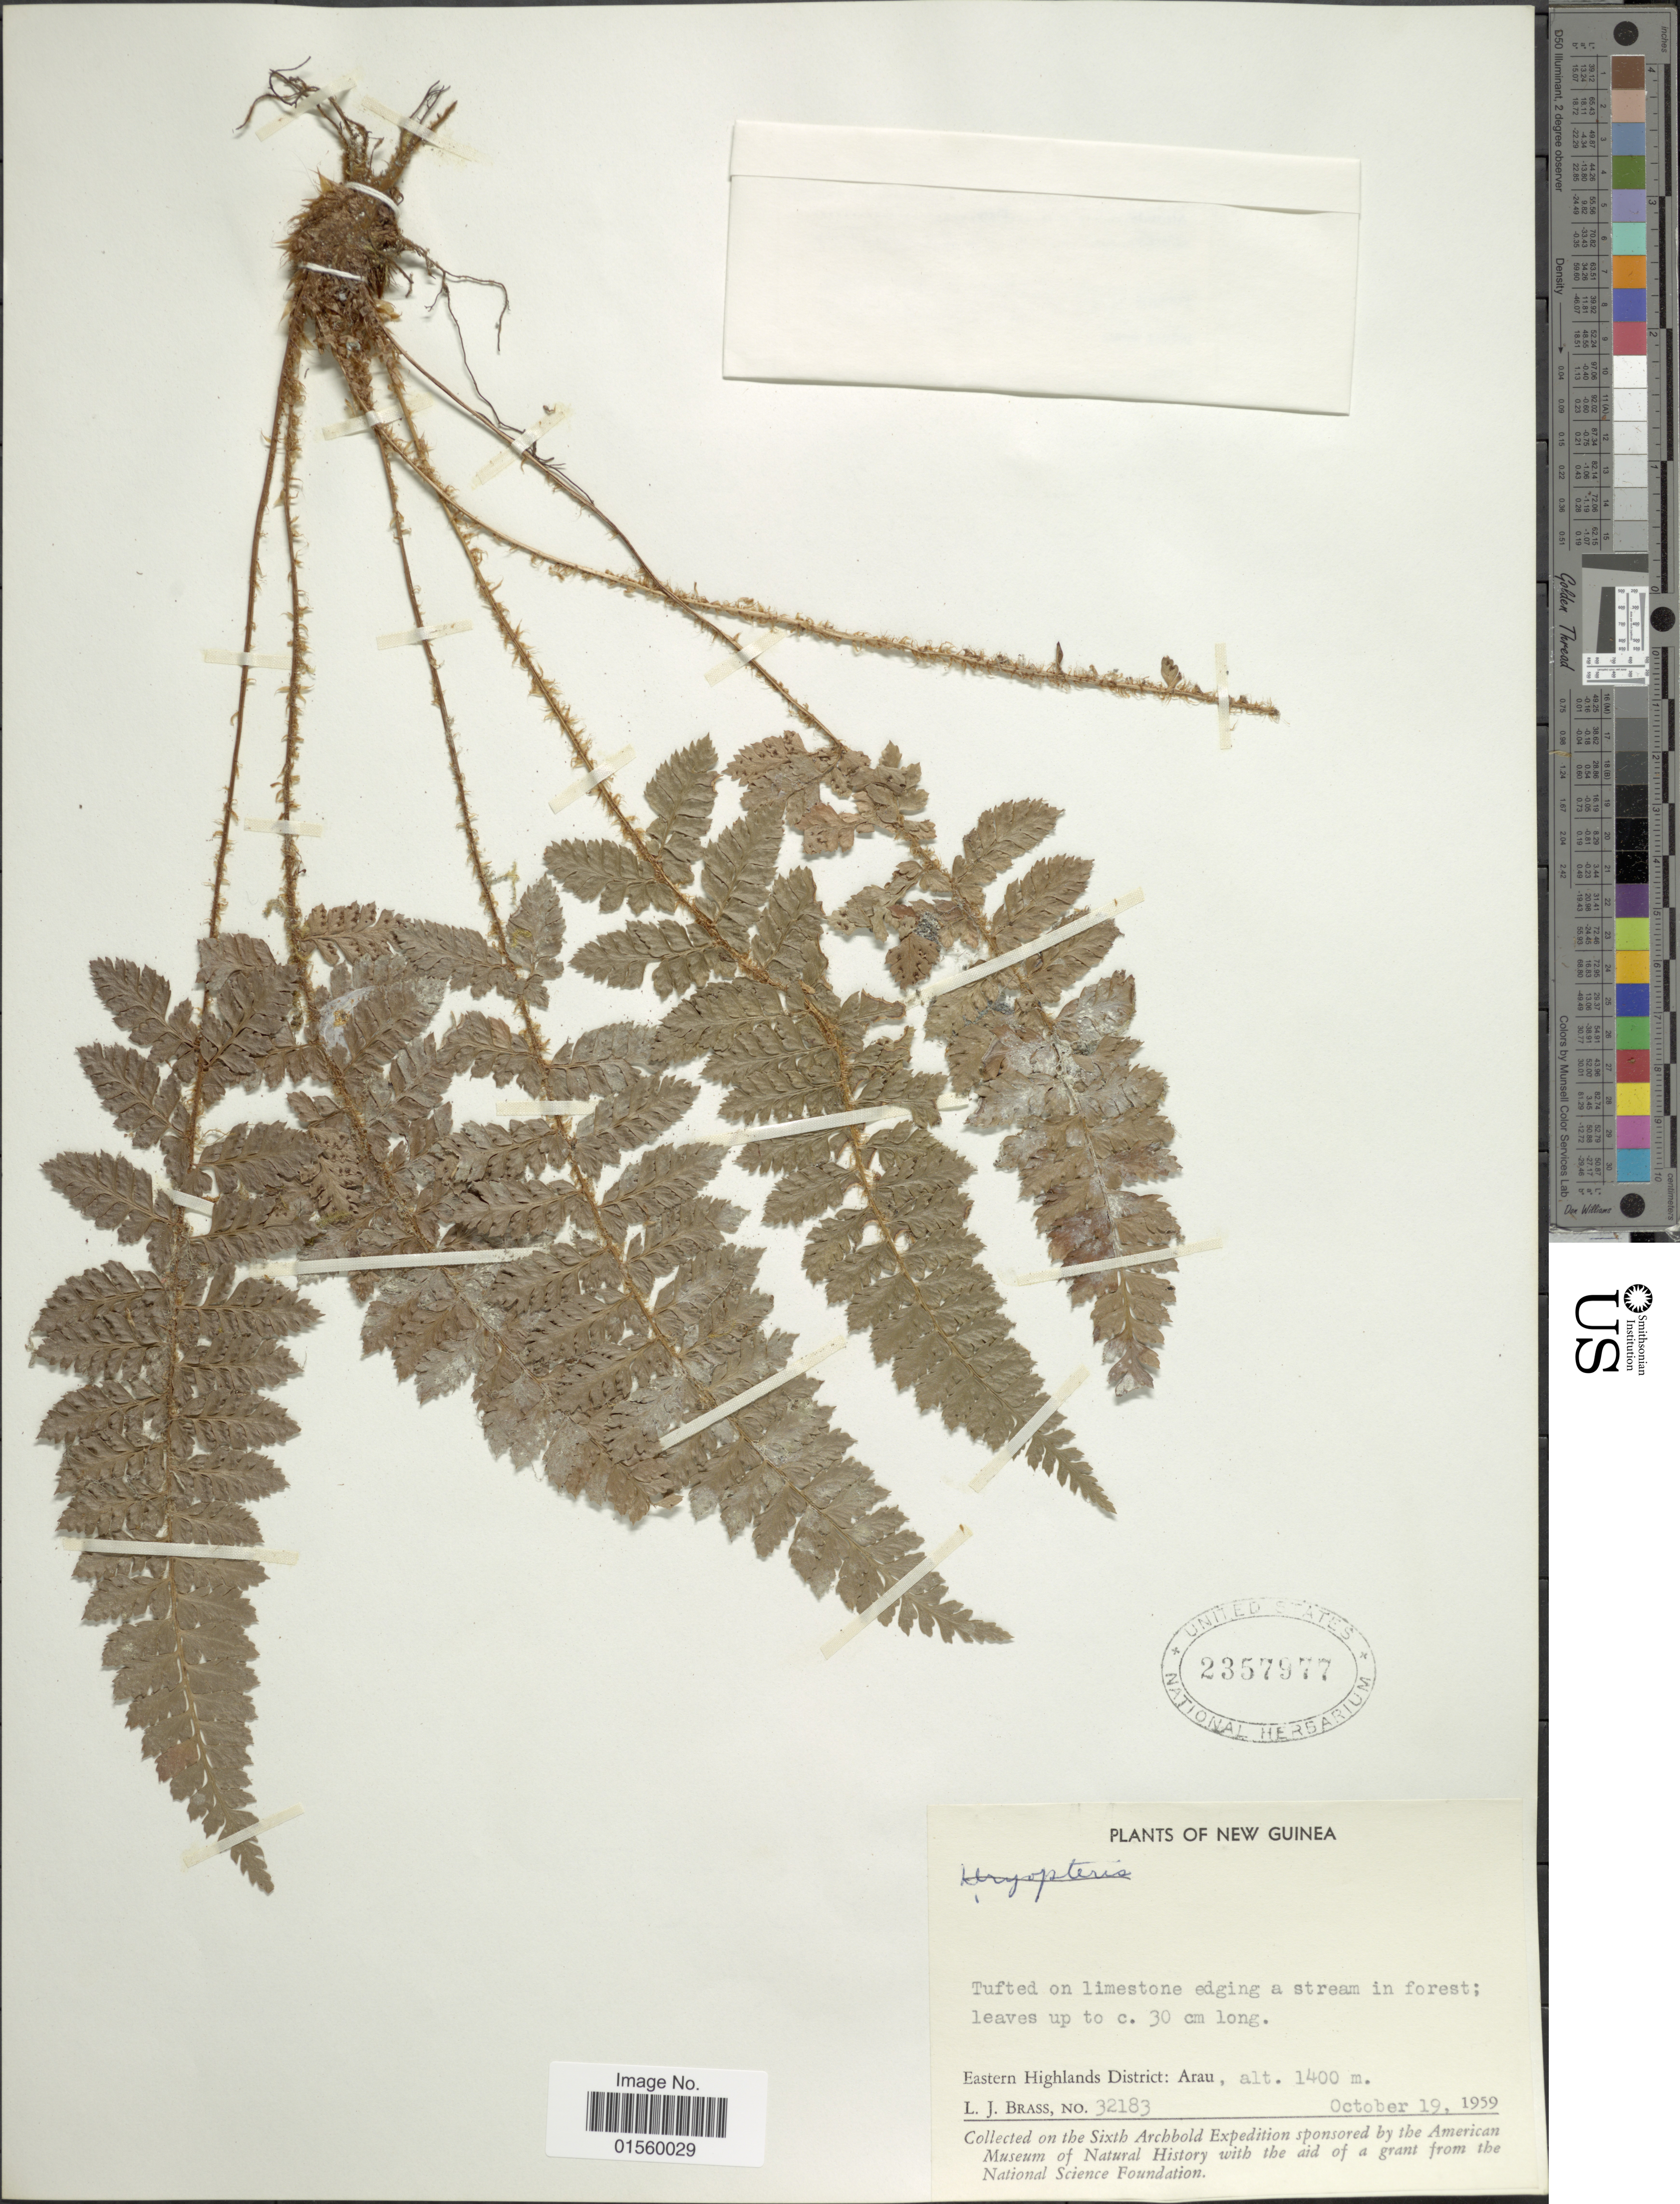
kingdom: Plantae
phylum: Tracheophyta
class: Polypodiopsida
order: Polypodiales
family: Dryopteridaceae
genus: Polystichum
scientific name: Polystichum sp.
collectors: L. J. Brass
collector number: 32183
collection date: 1959-10-19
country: Papua New Guinea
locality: New Guinea, Eastern Highlands District: Arau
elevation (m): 1400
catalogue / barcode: US 2357977